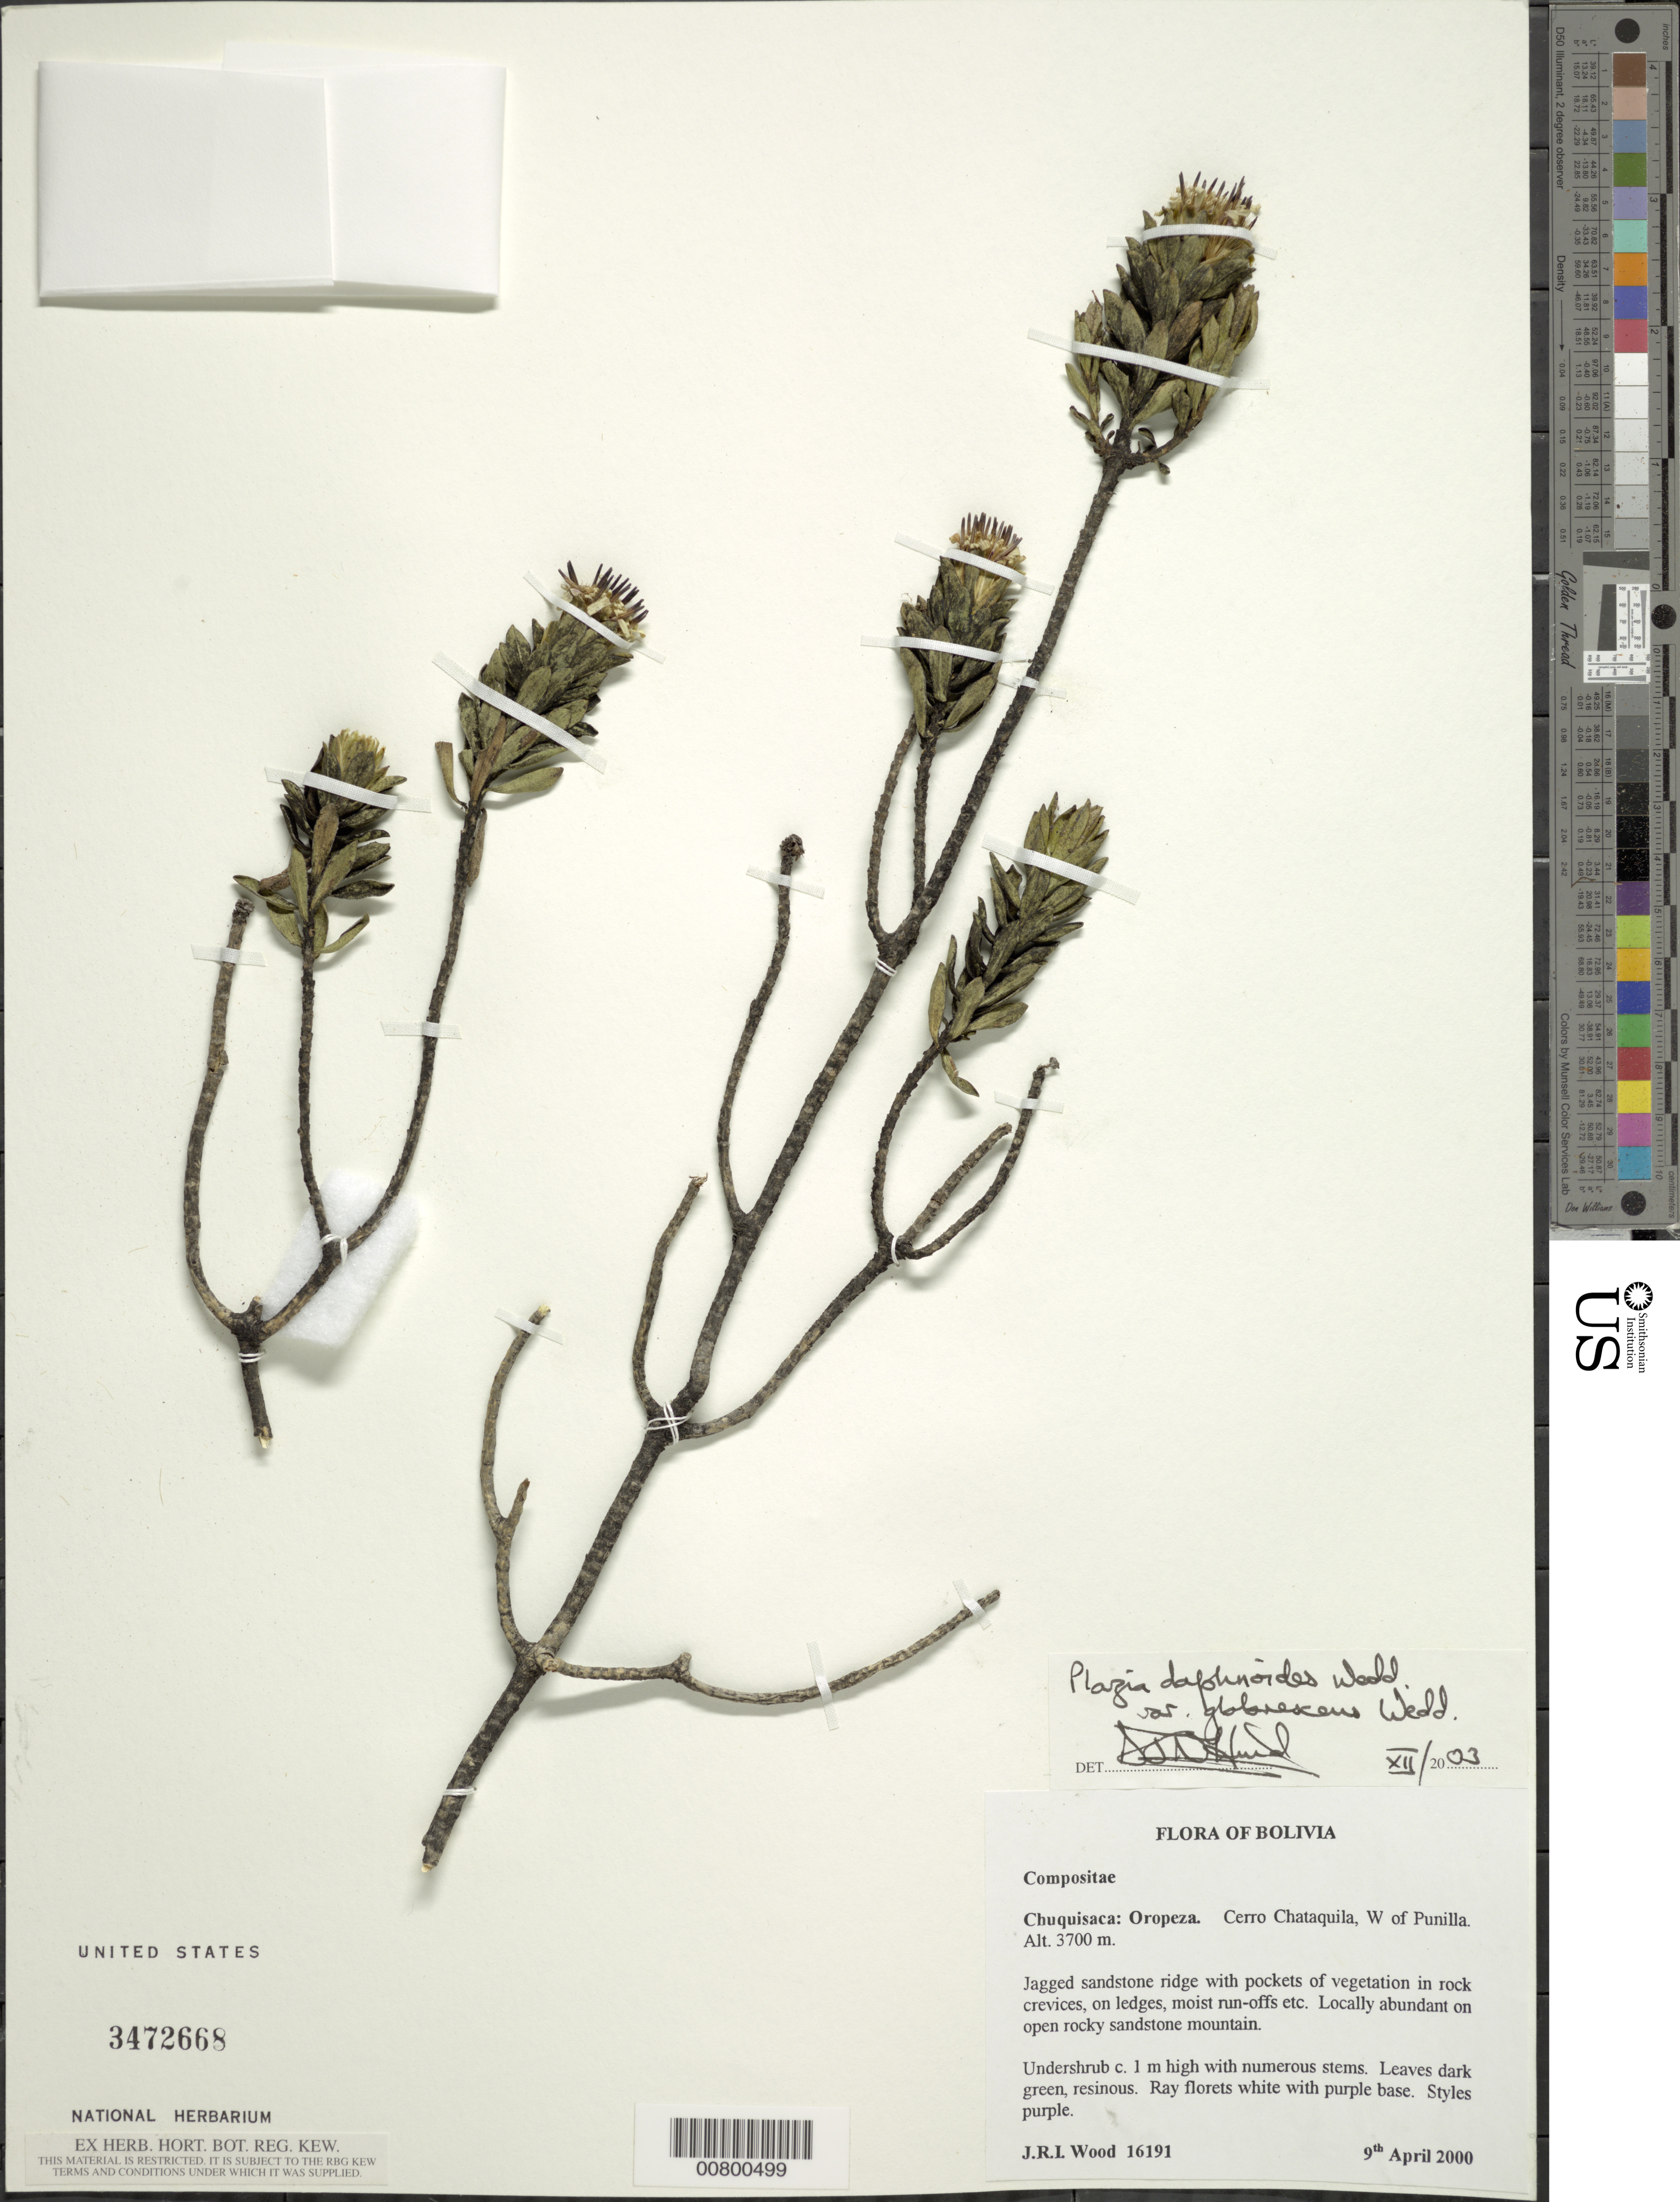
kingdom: Plantae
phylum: Tracheophyta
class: Magnoliopsida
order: Asterales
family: Asteraceae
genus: Plazia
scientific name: Plazia daphnoides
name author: Wedd.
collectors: J. R. I. Wood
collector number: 16191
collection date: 2000-04-09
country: Bolivia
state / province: Chuquisaca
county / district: Oropeza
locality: Cerro Chataquila, W of Punilla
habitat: Jagged sandstone ridge with pockets of vegetation in rock crevices, on ledges, moist run-offs etc.; on open rocky sandstone mountain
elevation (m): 3700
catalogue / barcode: US 3472668